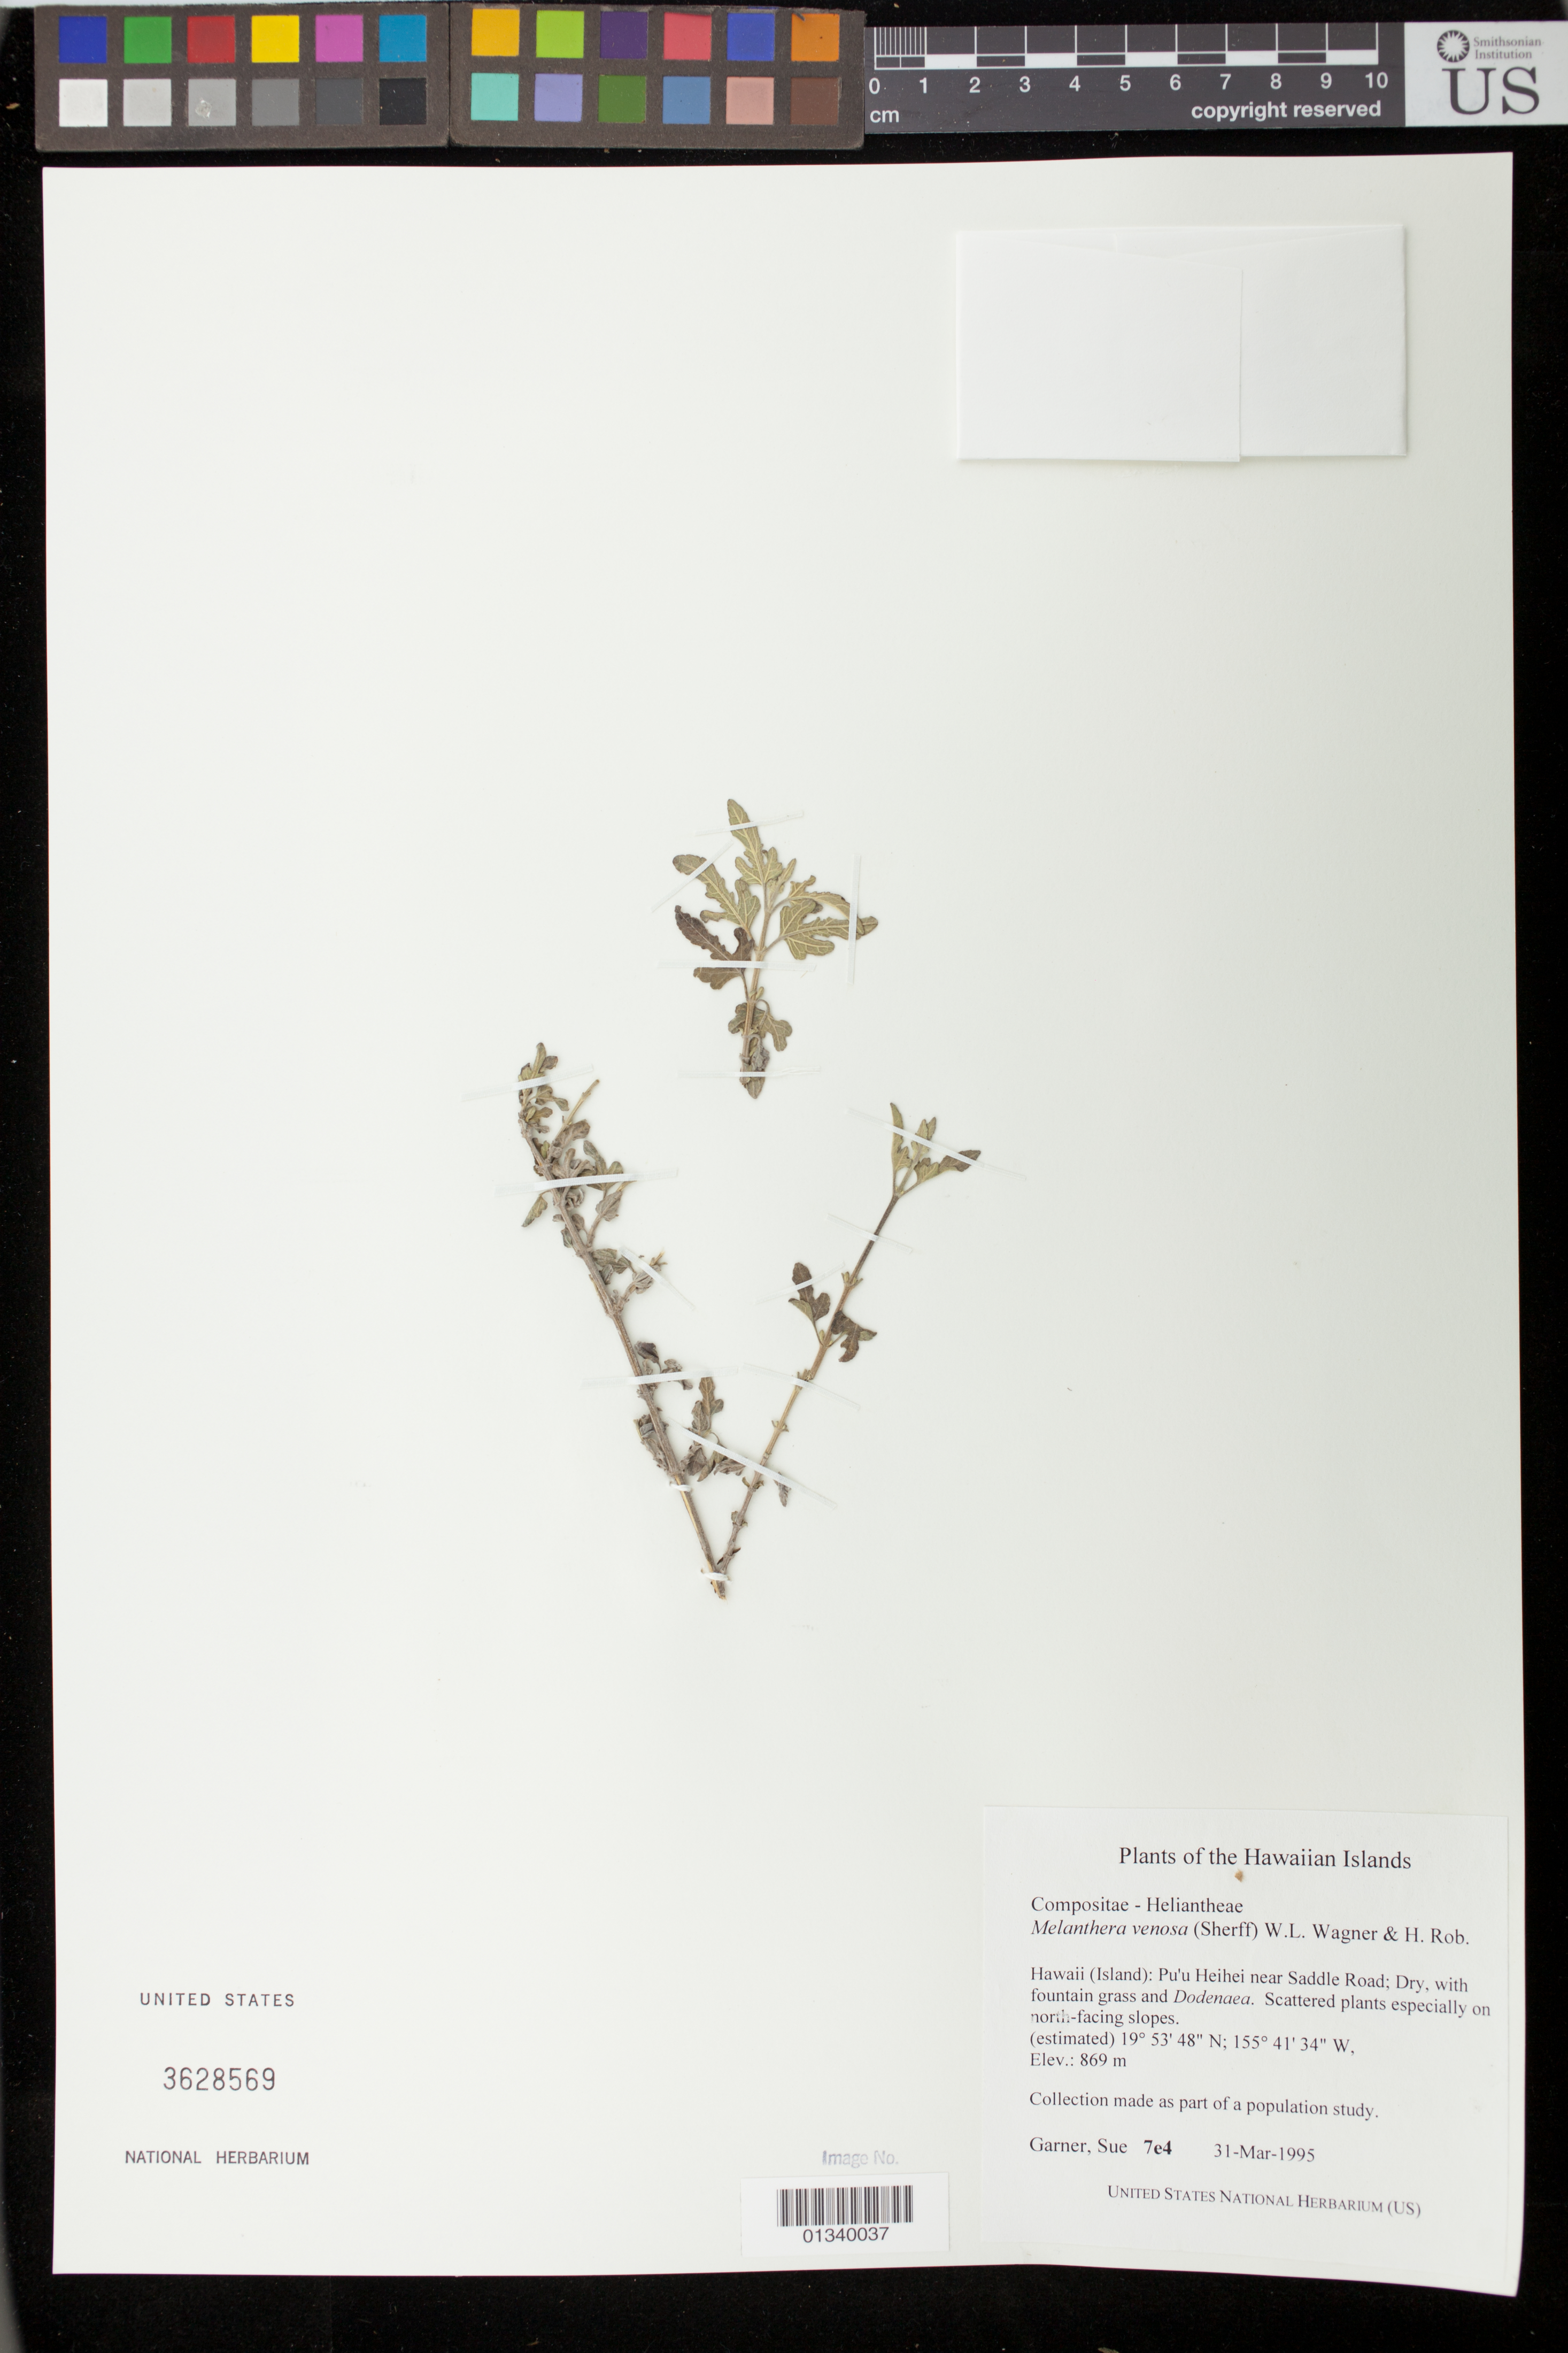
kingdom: Plantae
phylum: Tracheophyta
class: Magnoliopsida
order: Asterales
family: Asteraceae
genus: Wollastonia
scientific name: Wollastonia venosa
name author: (Sherff) Orchard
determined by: Wagner, W. L., (BOT), Smithsonian Institution - National Museum of Natural History (UNITED STATES)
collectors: S. Garner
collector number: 7e4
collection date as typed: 31 March 1995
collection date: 1995-03-31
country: United States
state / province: Hawaii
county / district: Hawaii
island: Hawaii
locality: Pu'u Heihei near Saddle Road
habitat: Dry with fountain grass and Dodenaea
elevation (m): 869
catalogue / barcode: US 3628569